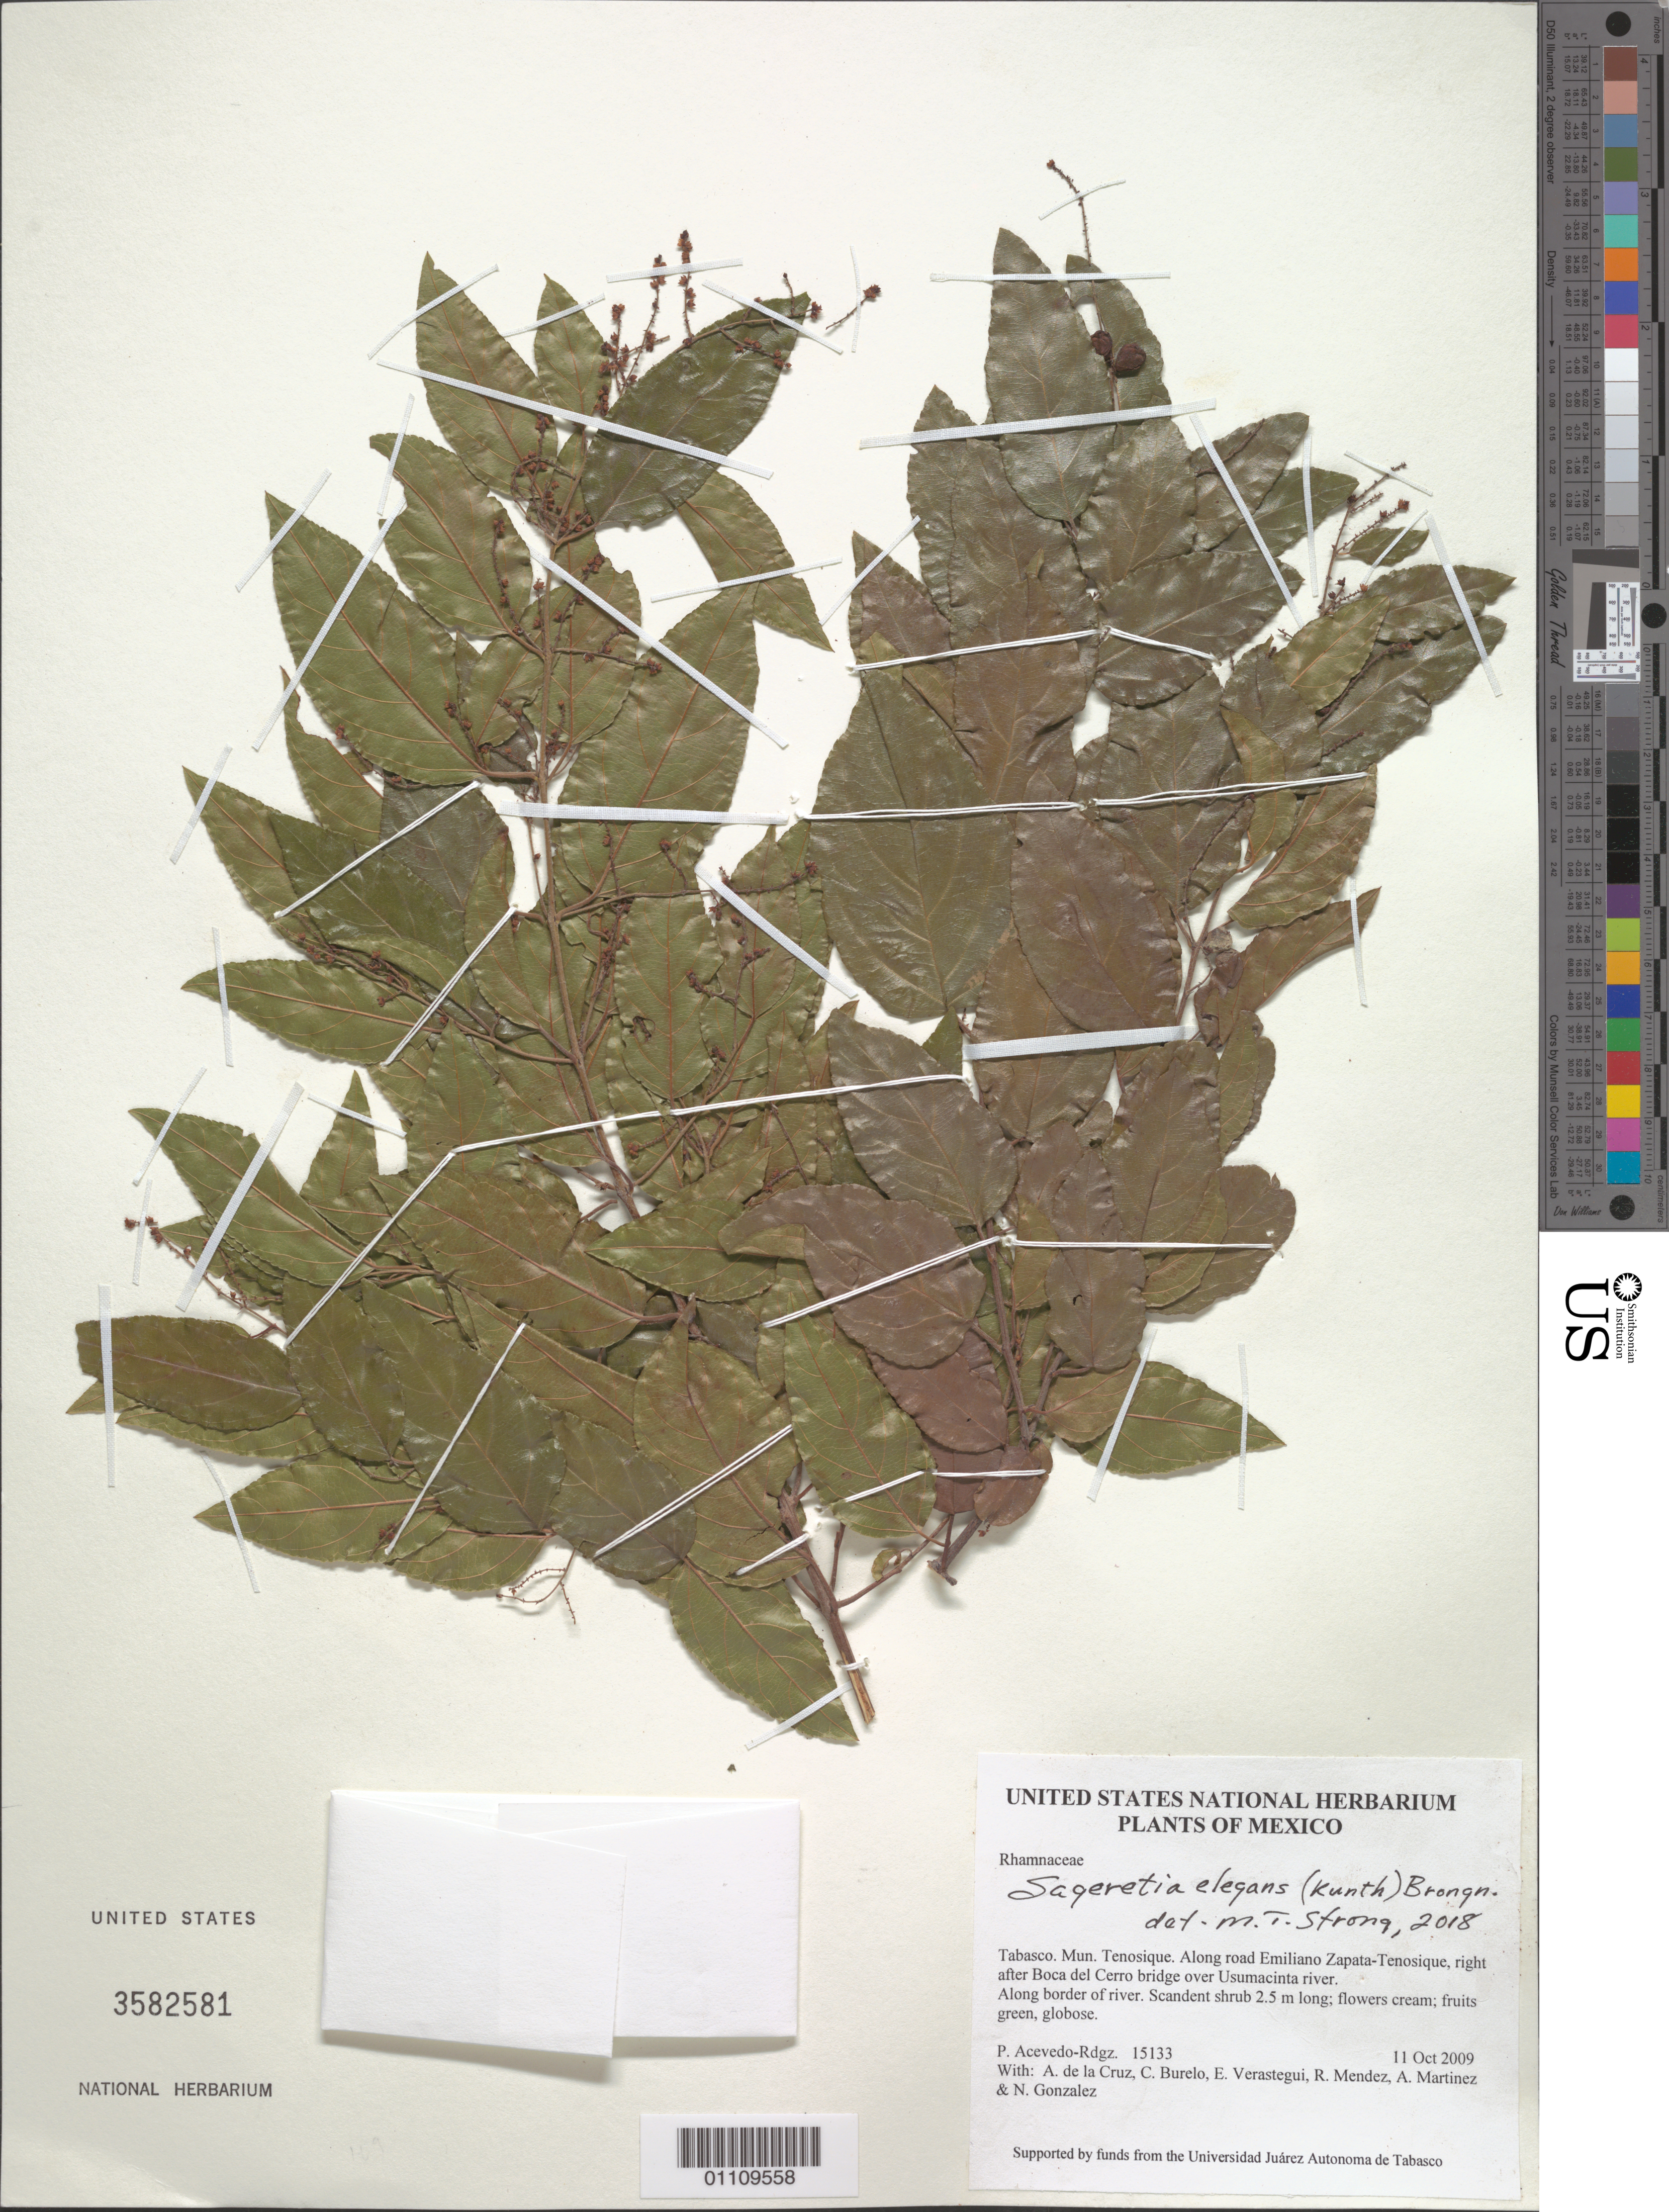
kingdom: Plantae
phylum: Tracheophyta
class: Magnoliopsida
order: Rosales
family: Rhamnaceae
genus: Sageretia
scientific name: Sageretia elegans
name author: (Kunth) Brongn.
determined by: Strong, Mark T., (BOT), Smithsonian Institution - National Museum of Natural History (UNITED STATES)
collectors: P. Acevedo-Rodr., A. de la Cruz, C. Burelo, E. Verastegui, R. Mendez & A. Martinez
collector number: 15133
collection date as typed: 11 Oct 2009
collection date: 2009-10-11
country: Mexico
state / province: Tabasco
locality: Mun. Tenosique. Along road Emiliano Zapata-Tenosique, right after Boca del Cerro bridge over Usumacinta river.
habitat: Along border of river.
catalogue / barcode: US 3582581